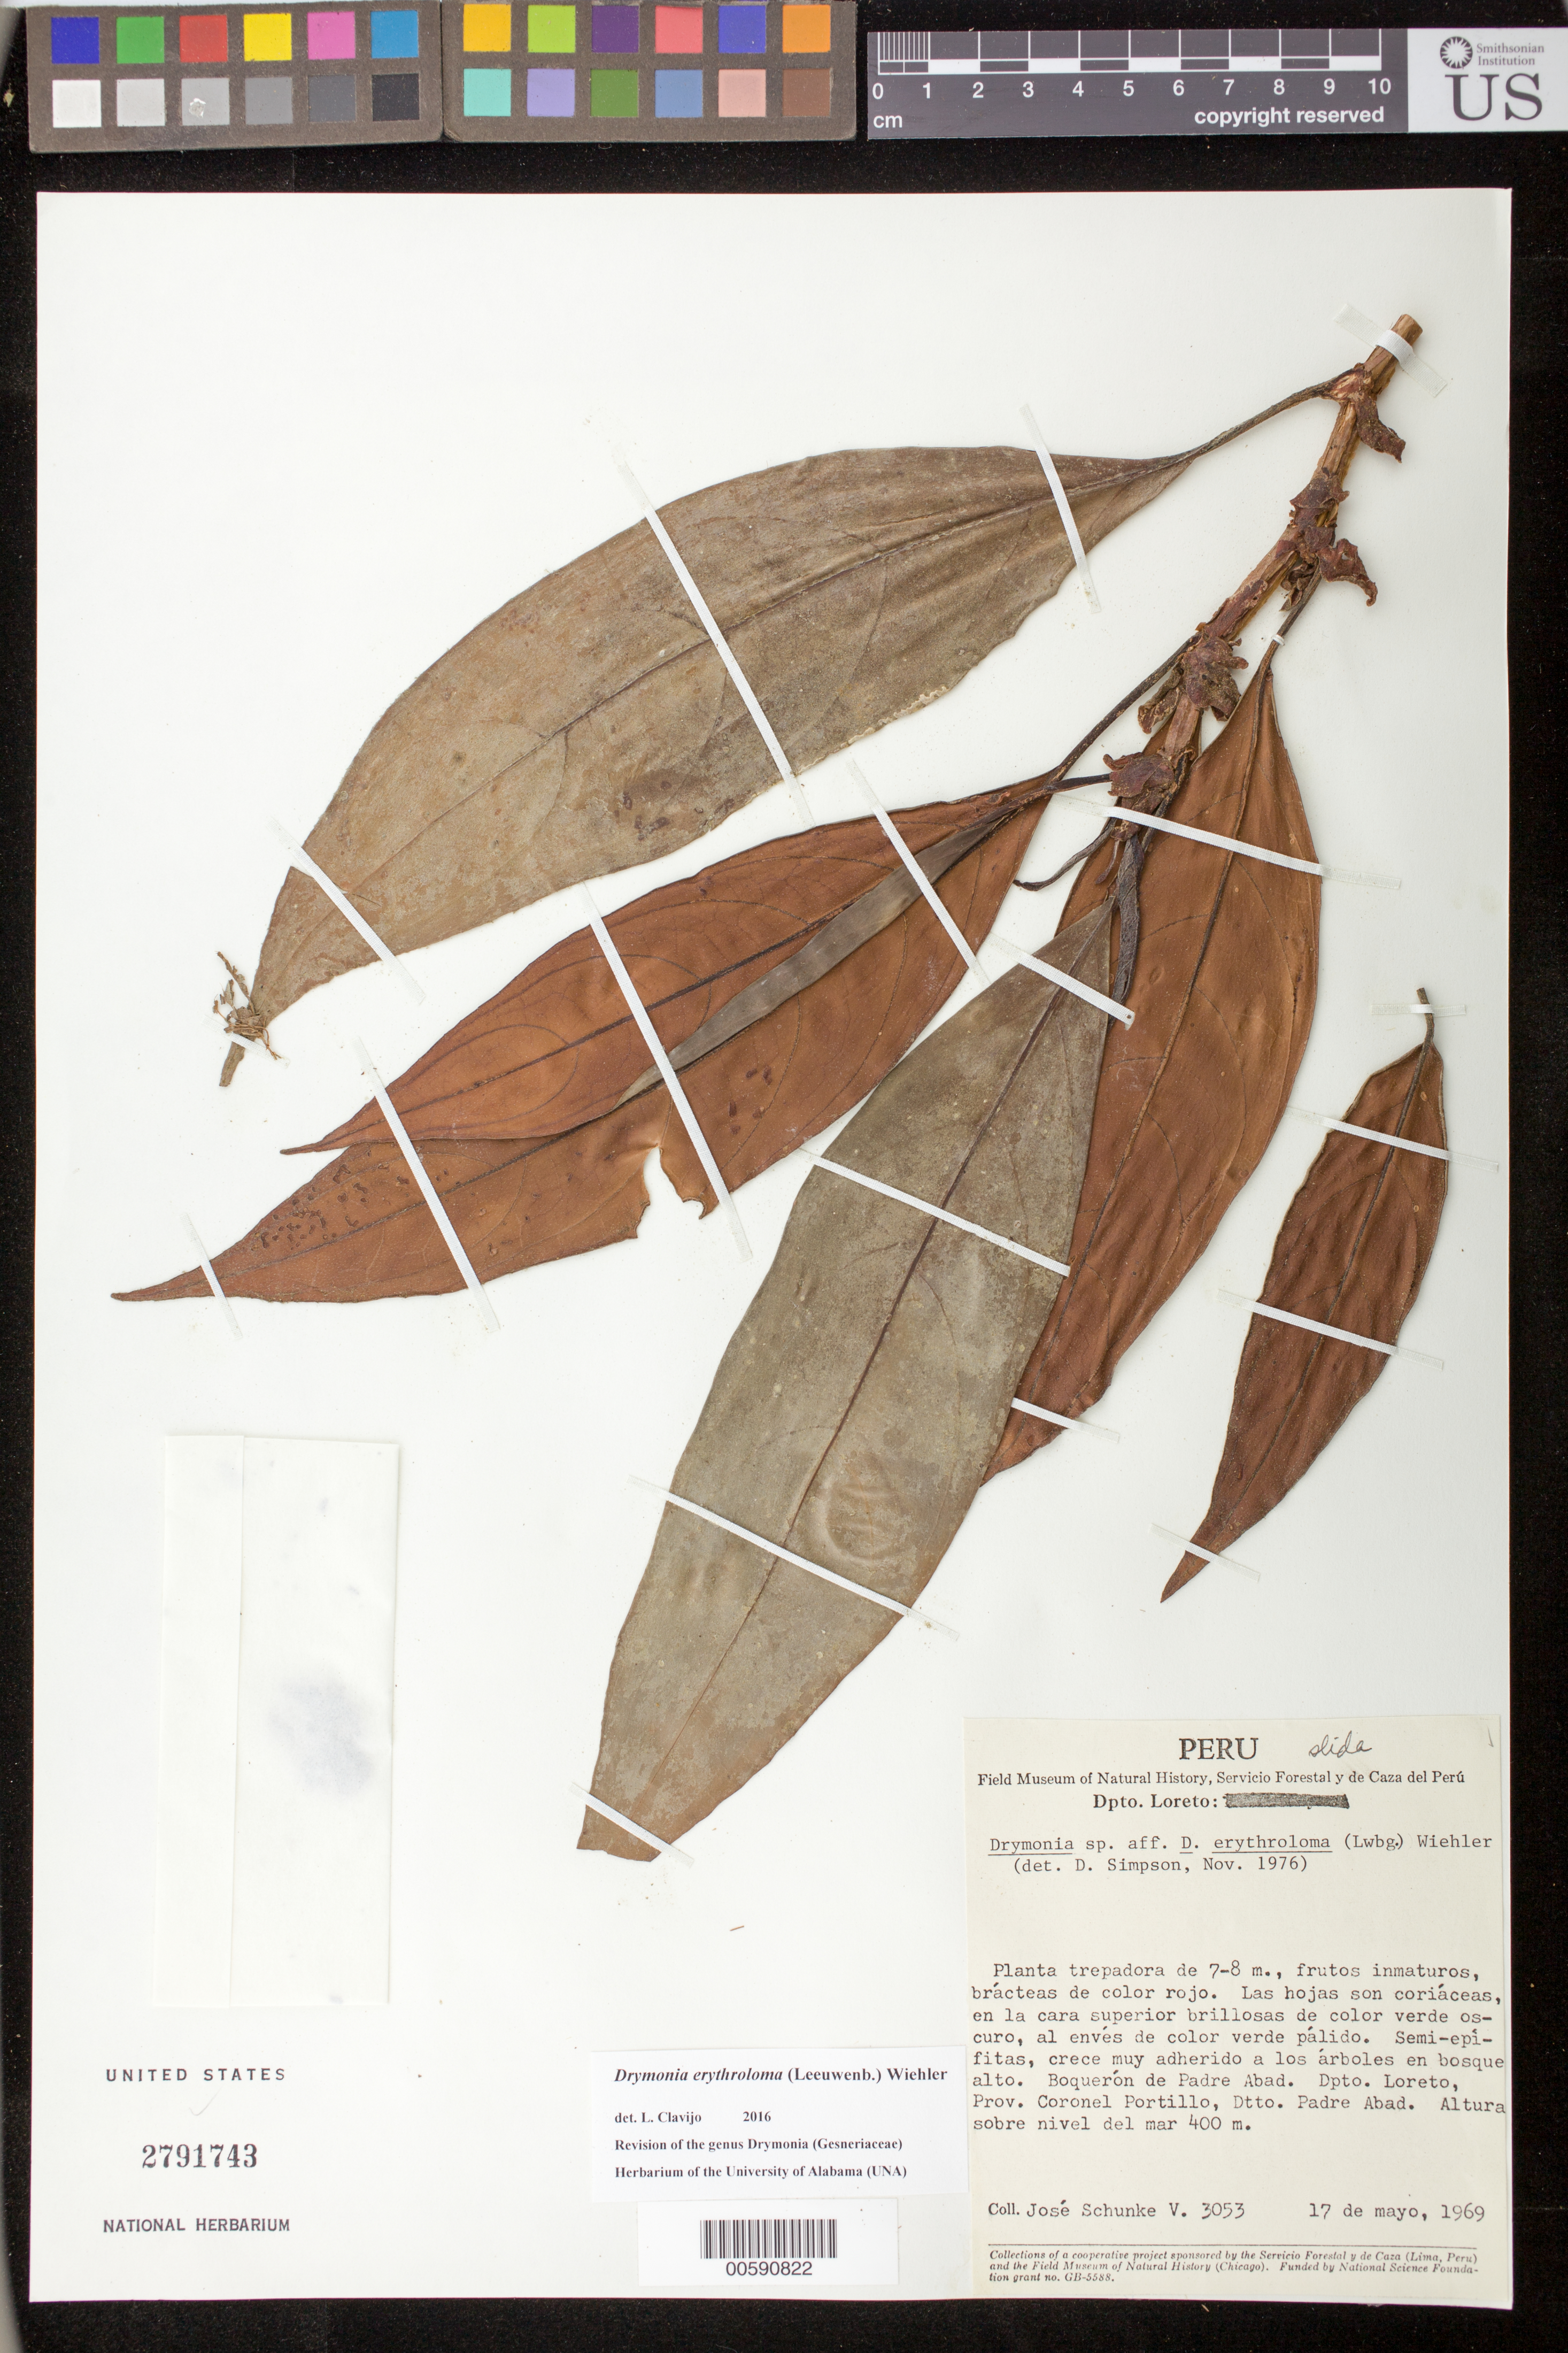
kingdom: Plantae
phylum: Tracheophyta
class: Magnoliopsida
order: Lamiales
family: Gesneriaceae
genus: Drymonia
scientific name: Drymonia erythroloma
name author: (Leeuwenb.) Wiehler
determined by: Skog, Laurence E.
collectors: J. Schunke Vigo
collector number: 3053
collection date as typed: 17 May 1969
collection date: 1969-05-17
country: Peru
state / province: Loreto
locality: Prov. Coronel Portillo, Dtto. Padre Abad; Boquerón de Padre Abad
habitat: En bosque alto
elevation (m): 400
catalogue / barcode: US 2791743